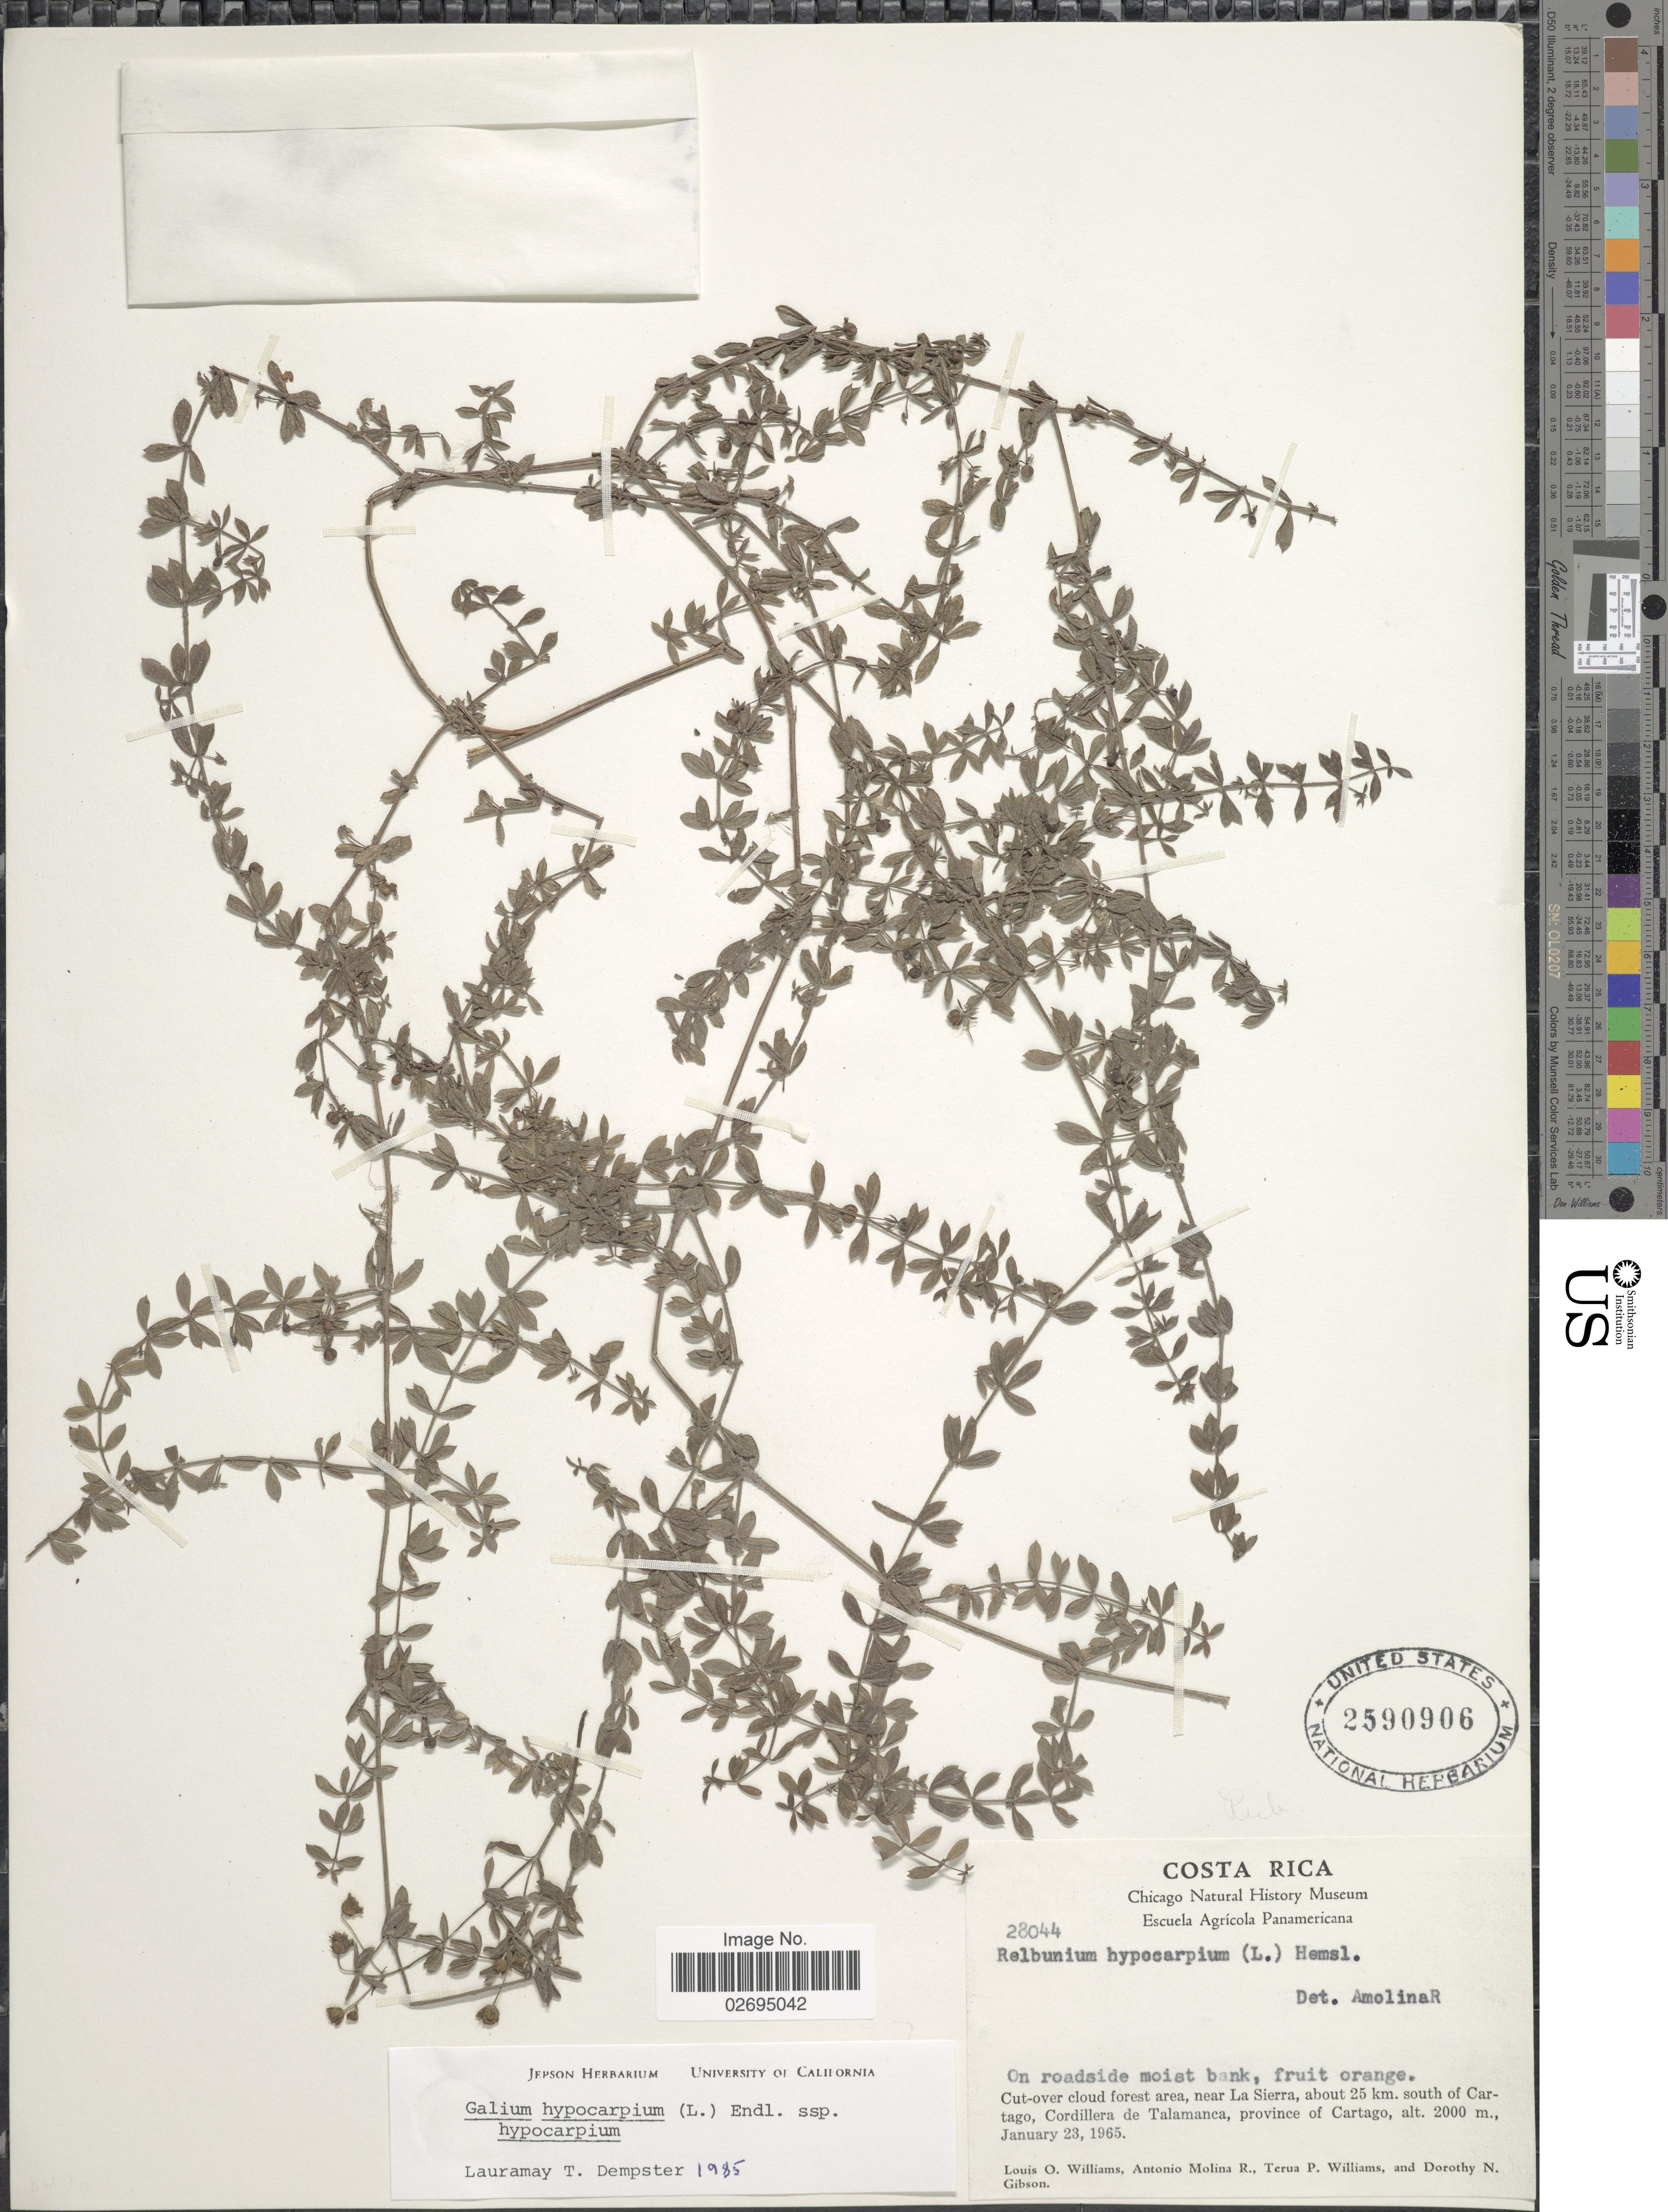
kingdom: Plantae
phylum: Tracheophyta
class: Magnoliopsida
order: Gentianales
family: Rubiaceae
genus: Galium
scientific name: Galium hypocarpium subsp. hypocarpium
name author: (L.) Endl. ex Griseb.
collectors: L. O. Williams, A. Molina R., T. P. Williams & D. N. Gibson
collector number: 28044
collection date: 1965-01-23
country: Costa Rica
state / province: Cartago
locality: Near La Sierra, about 25 km. south of Cartago, Cordillera de Talamanca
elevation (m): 2000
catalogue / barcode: US 2590906